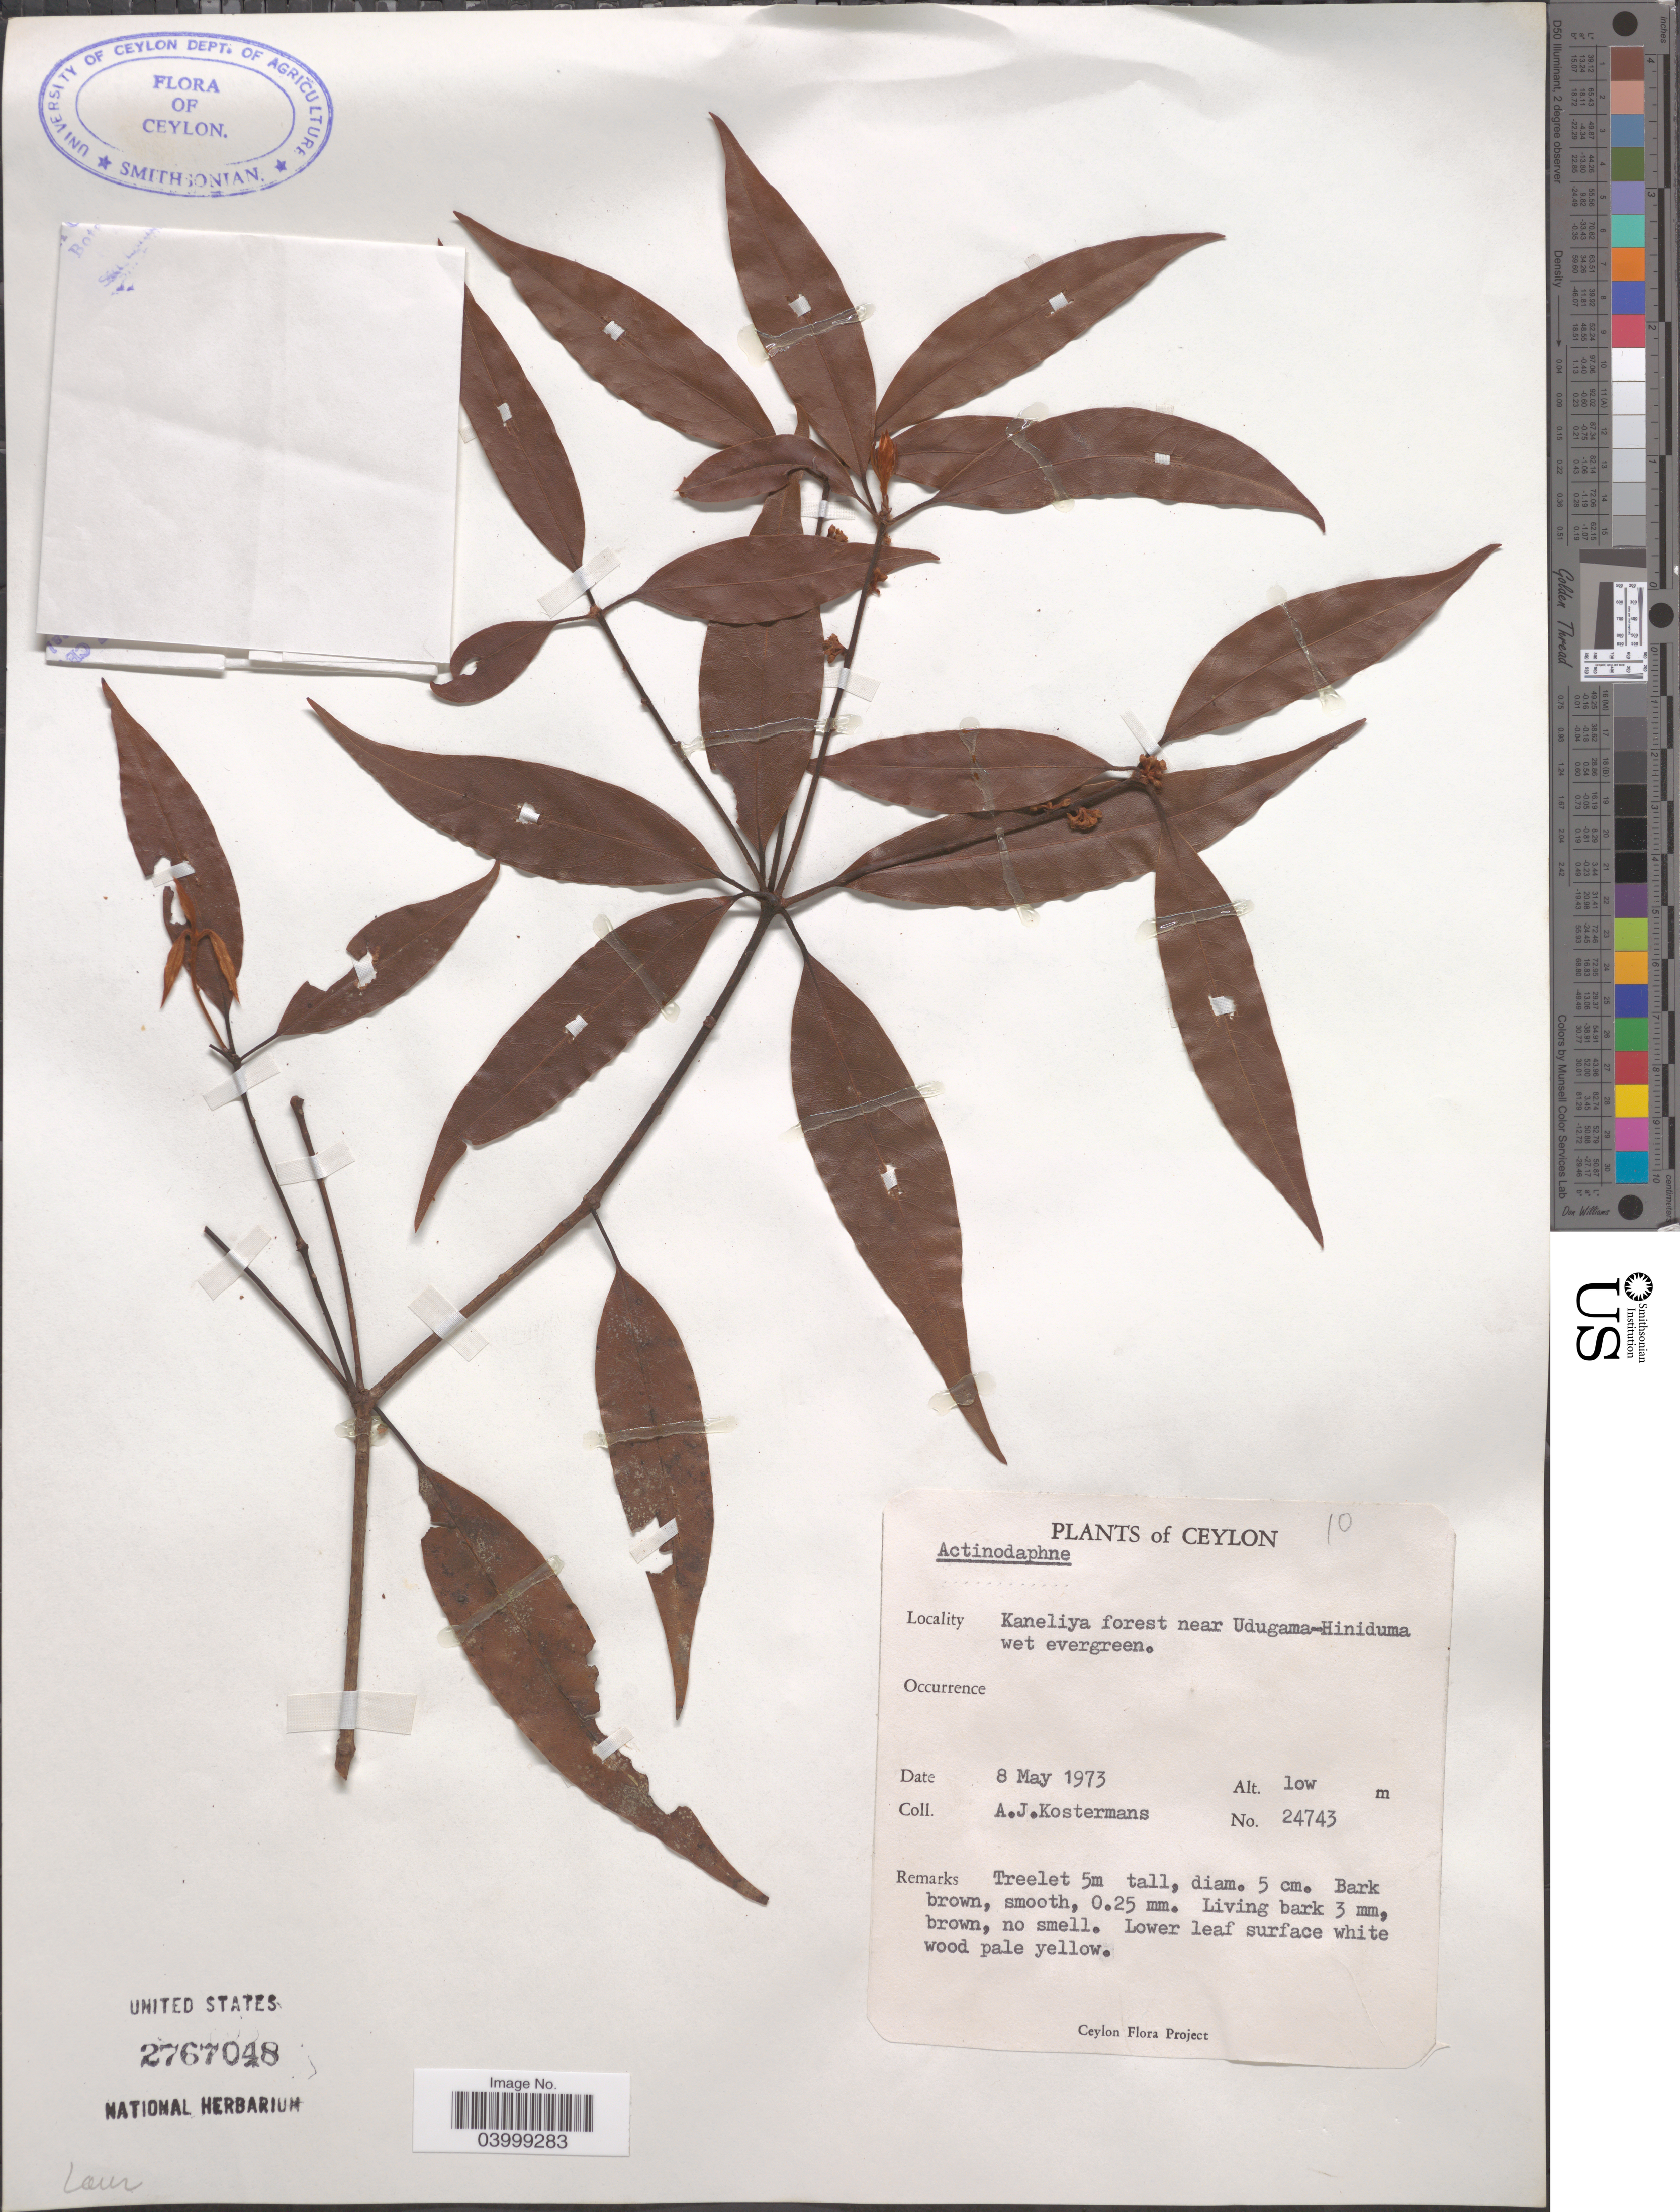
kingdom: Plantae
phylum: Tracheophyta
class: Magnoliopsida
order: Laurales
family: Lauraceae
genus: Actinodaphne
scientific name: Actinodaphne sp.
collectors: A. J. G. Kostermans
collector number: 24743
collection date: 1973-05-08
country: Sri Lanka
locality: Ceylon. Kaneliya forest near Udugama-Hiniduma.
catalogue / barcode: US 2767048